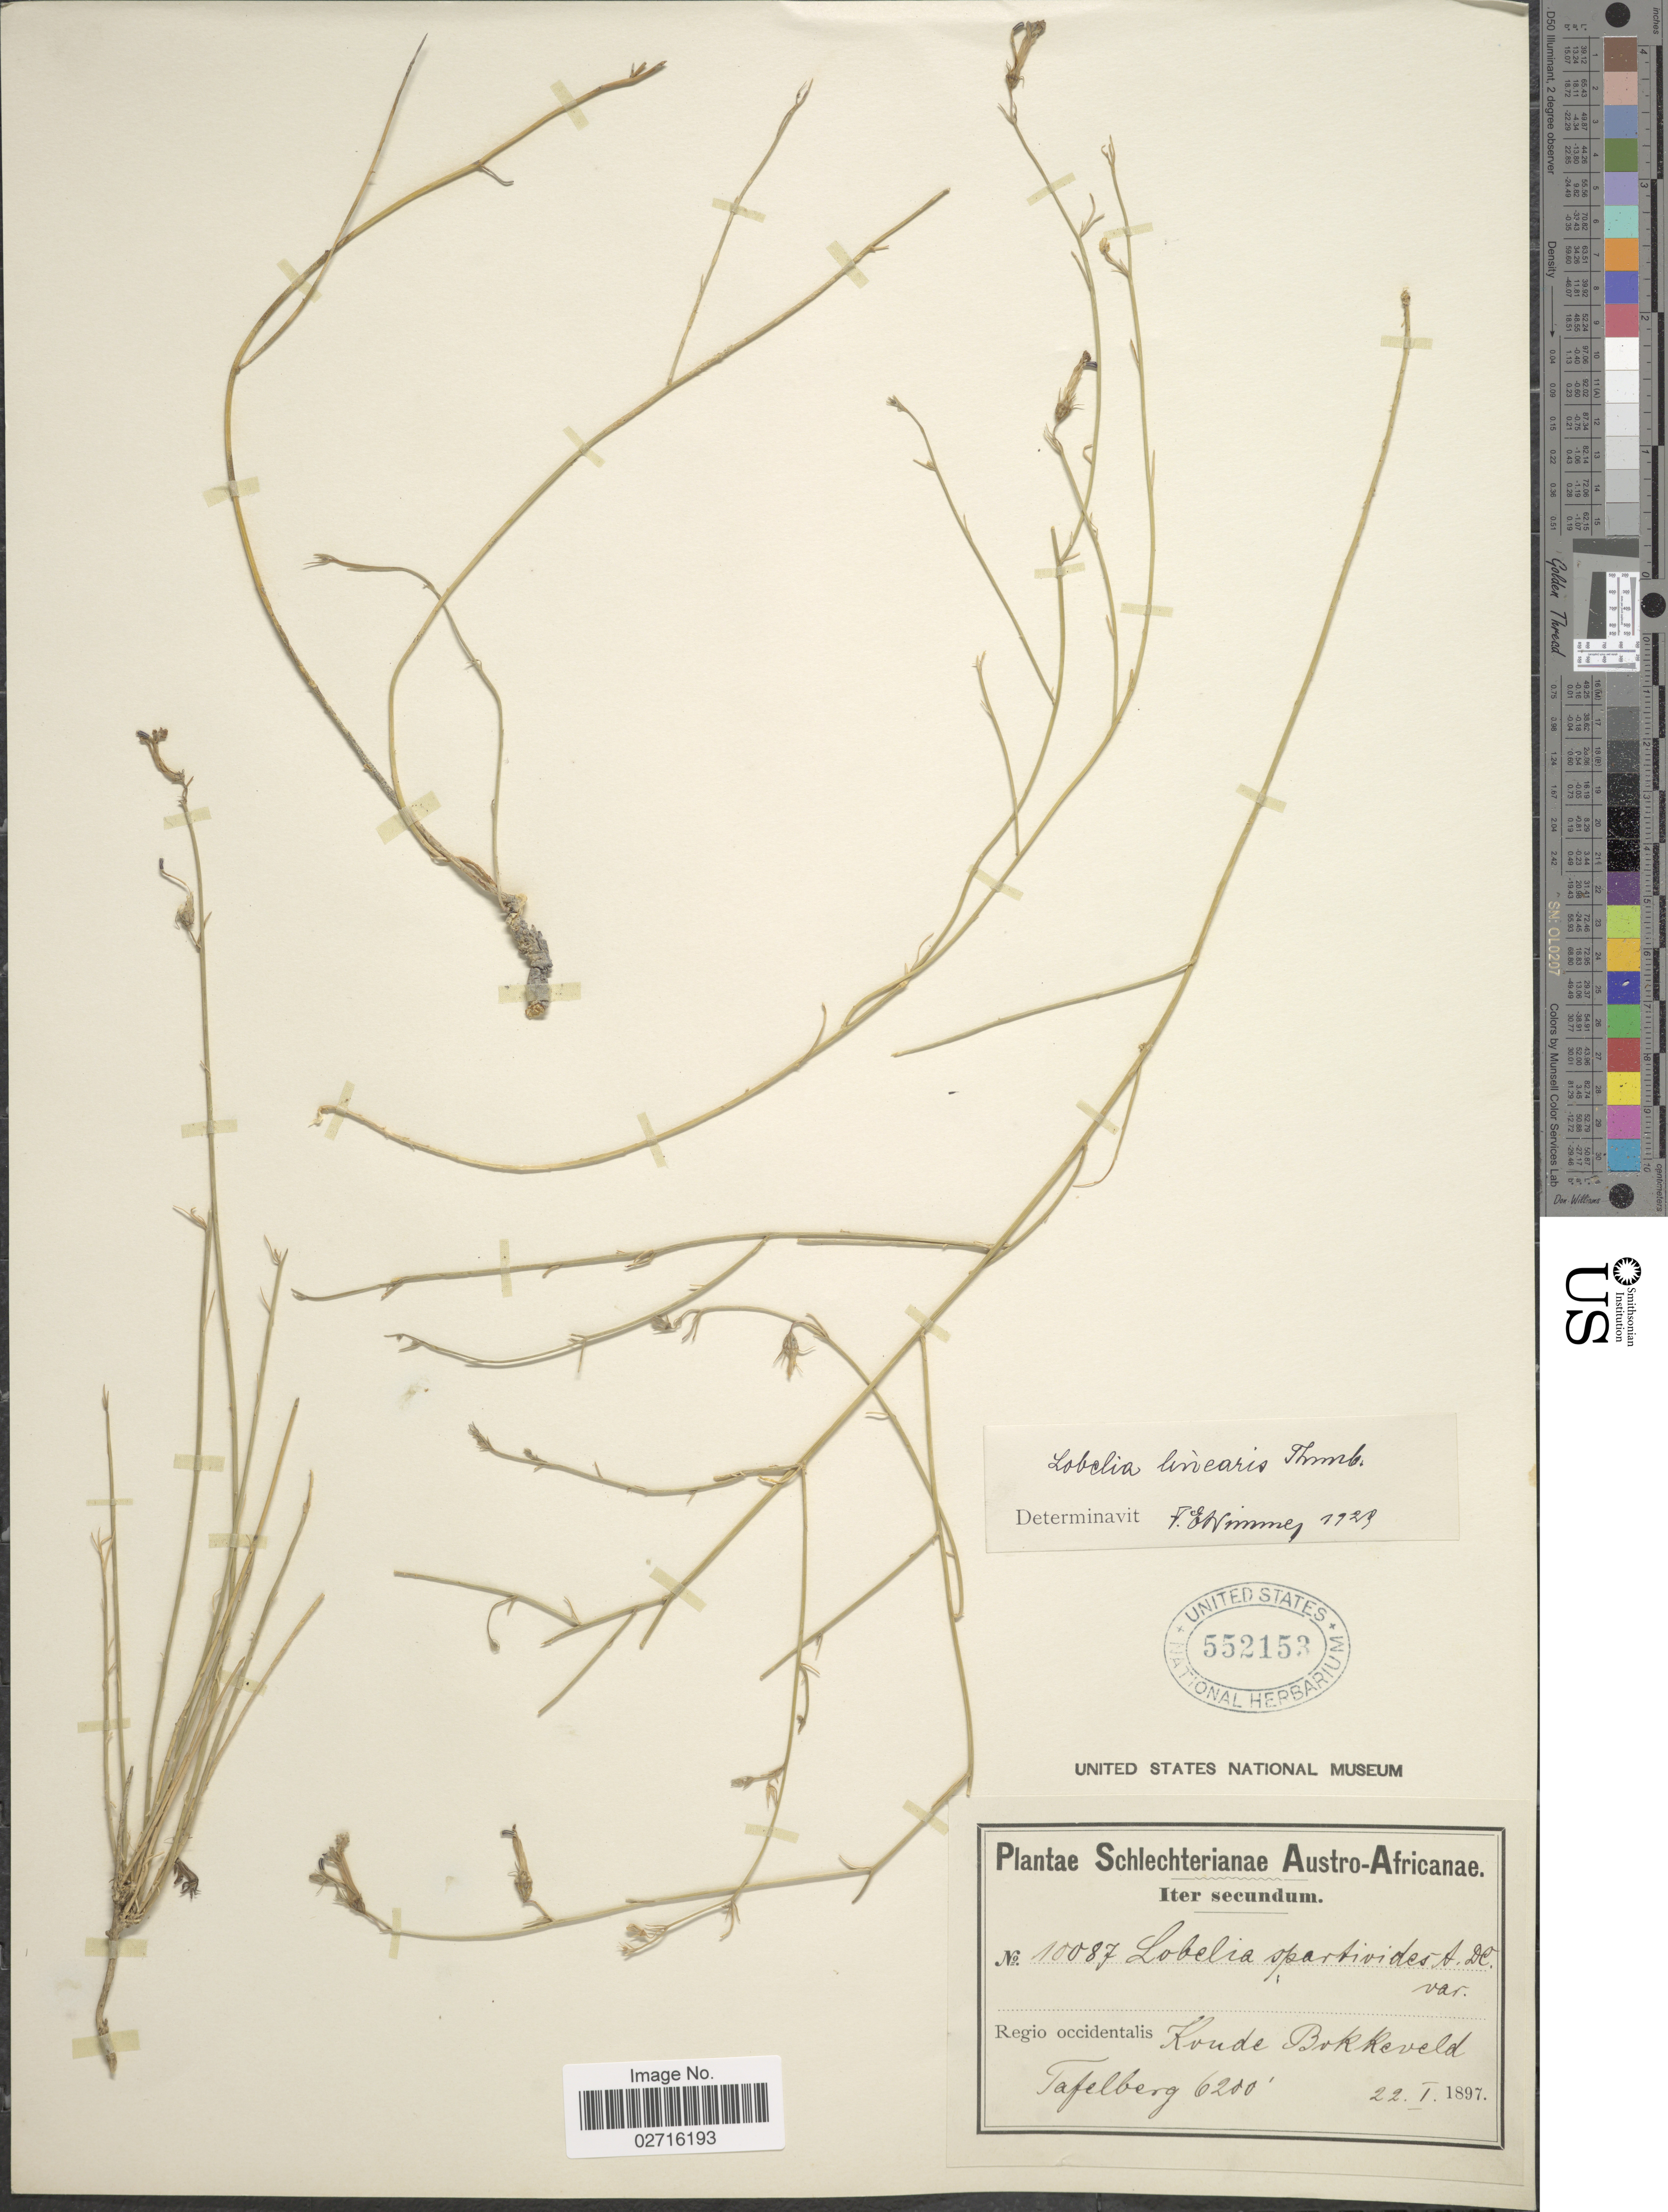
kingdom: Plantae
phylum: Tracheophyta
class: Magnoliopsida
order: Asterales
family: Campanulaceae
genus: Lobelia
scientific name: Lobelia linearis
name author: Thunb.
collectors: Schlechter, --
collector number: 10087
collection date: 1897-01-22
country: South Africa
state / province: Western Cape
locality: Austro-Africanae, Regio occidentalis, Koude Bokkeveld, Tafelberg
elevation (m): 1890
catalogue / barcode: US 552153